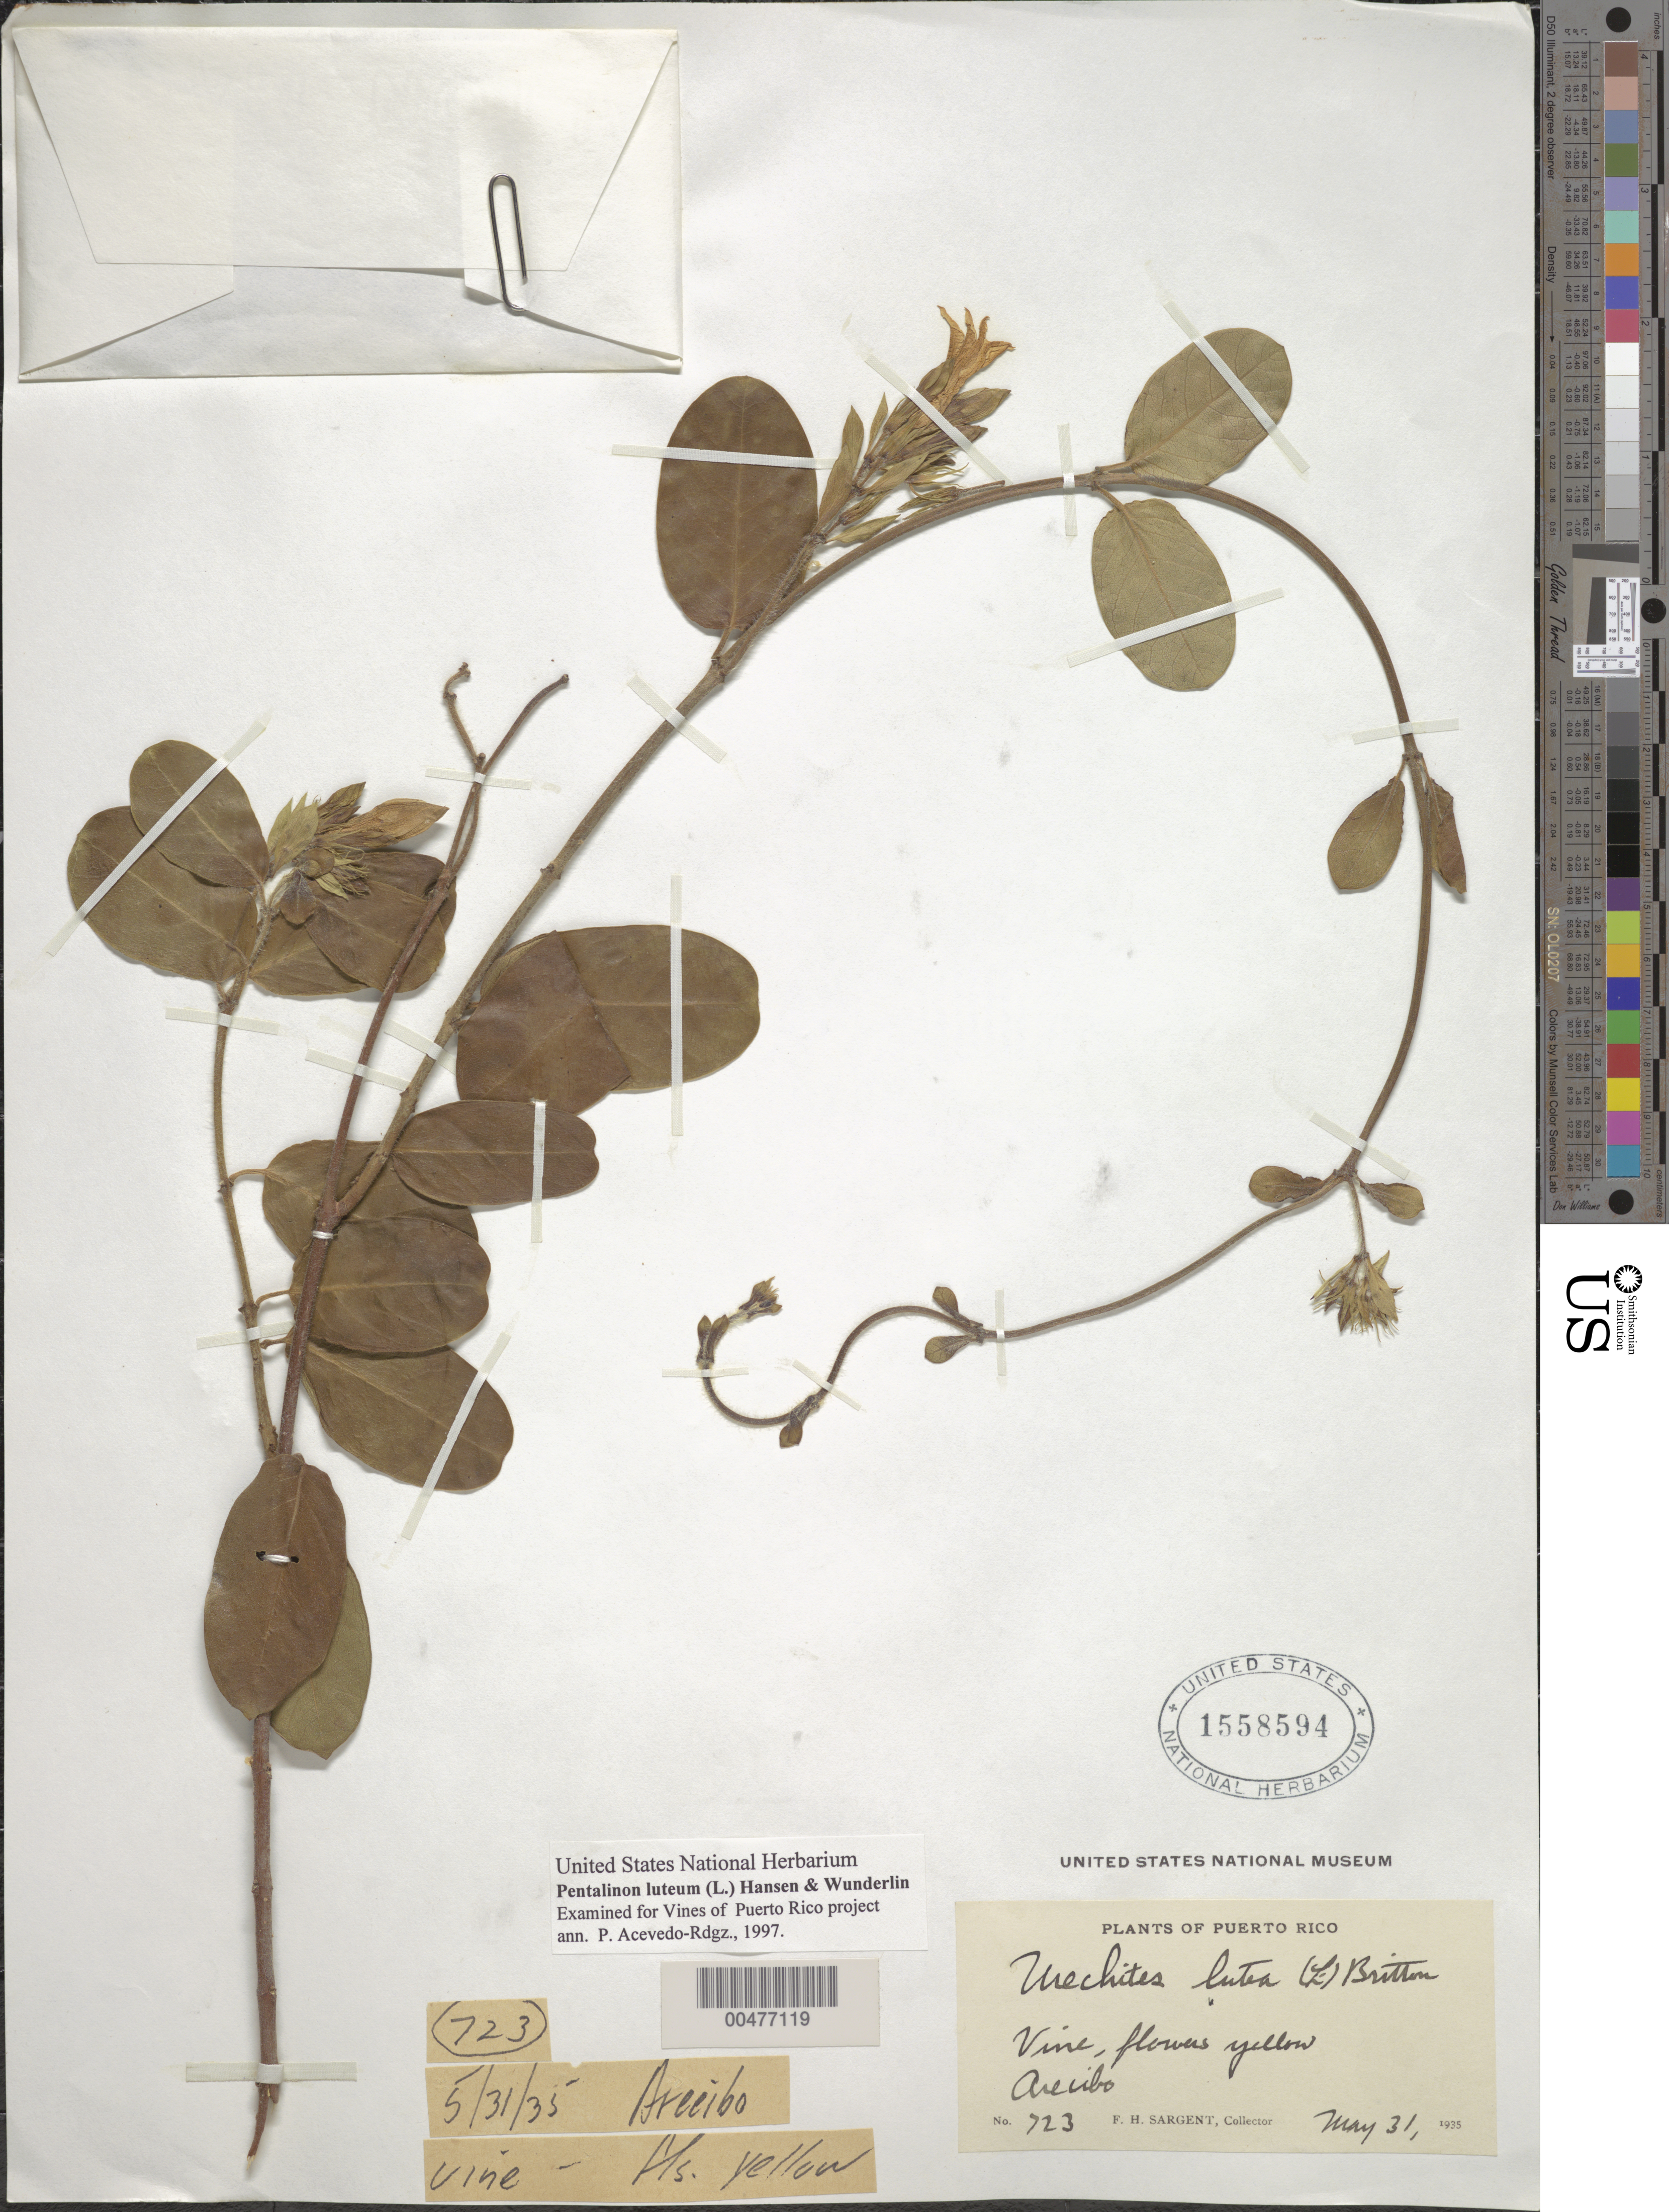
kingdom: Plantae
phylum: Tracheophyta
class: Magnoliopsida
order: Gentianales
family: Apocynaceae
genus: Pentalinon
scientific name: Pentalinon luteum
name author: (L.) B.F. Hansen & Wunderlin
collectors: F. H. Sargent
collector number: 723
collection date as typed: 31 May 1935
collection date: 1935-05-31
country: Puerto Rico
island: Greater Antilles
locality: Arecibo.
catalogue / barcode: US 1558594